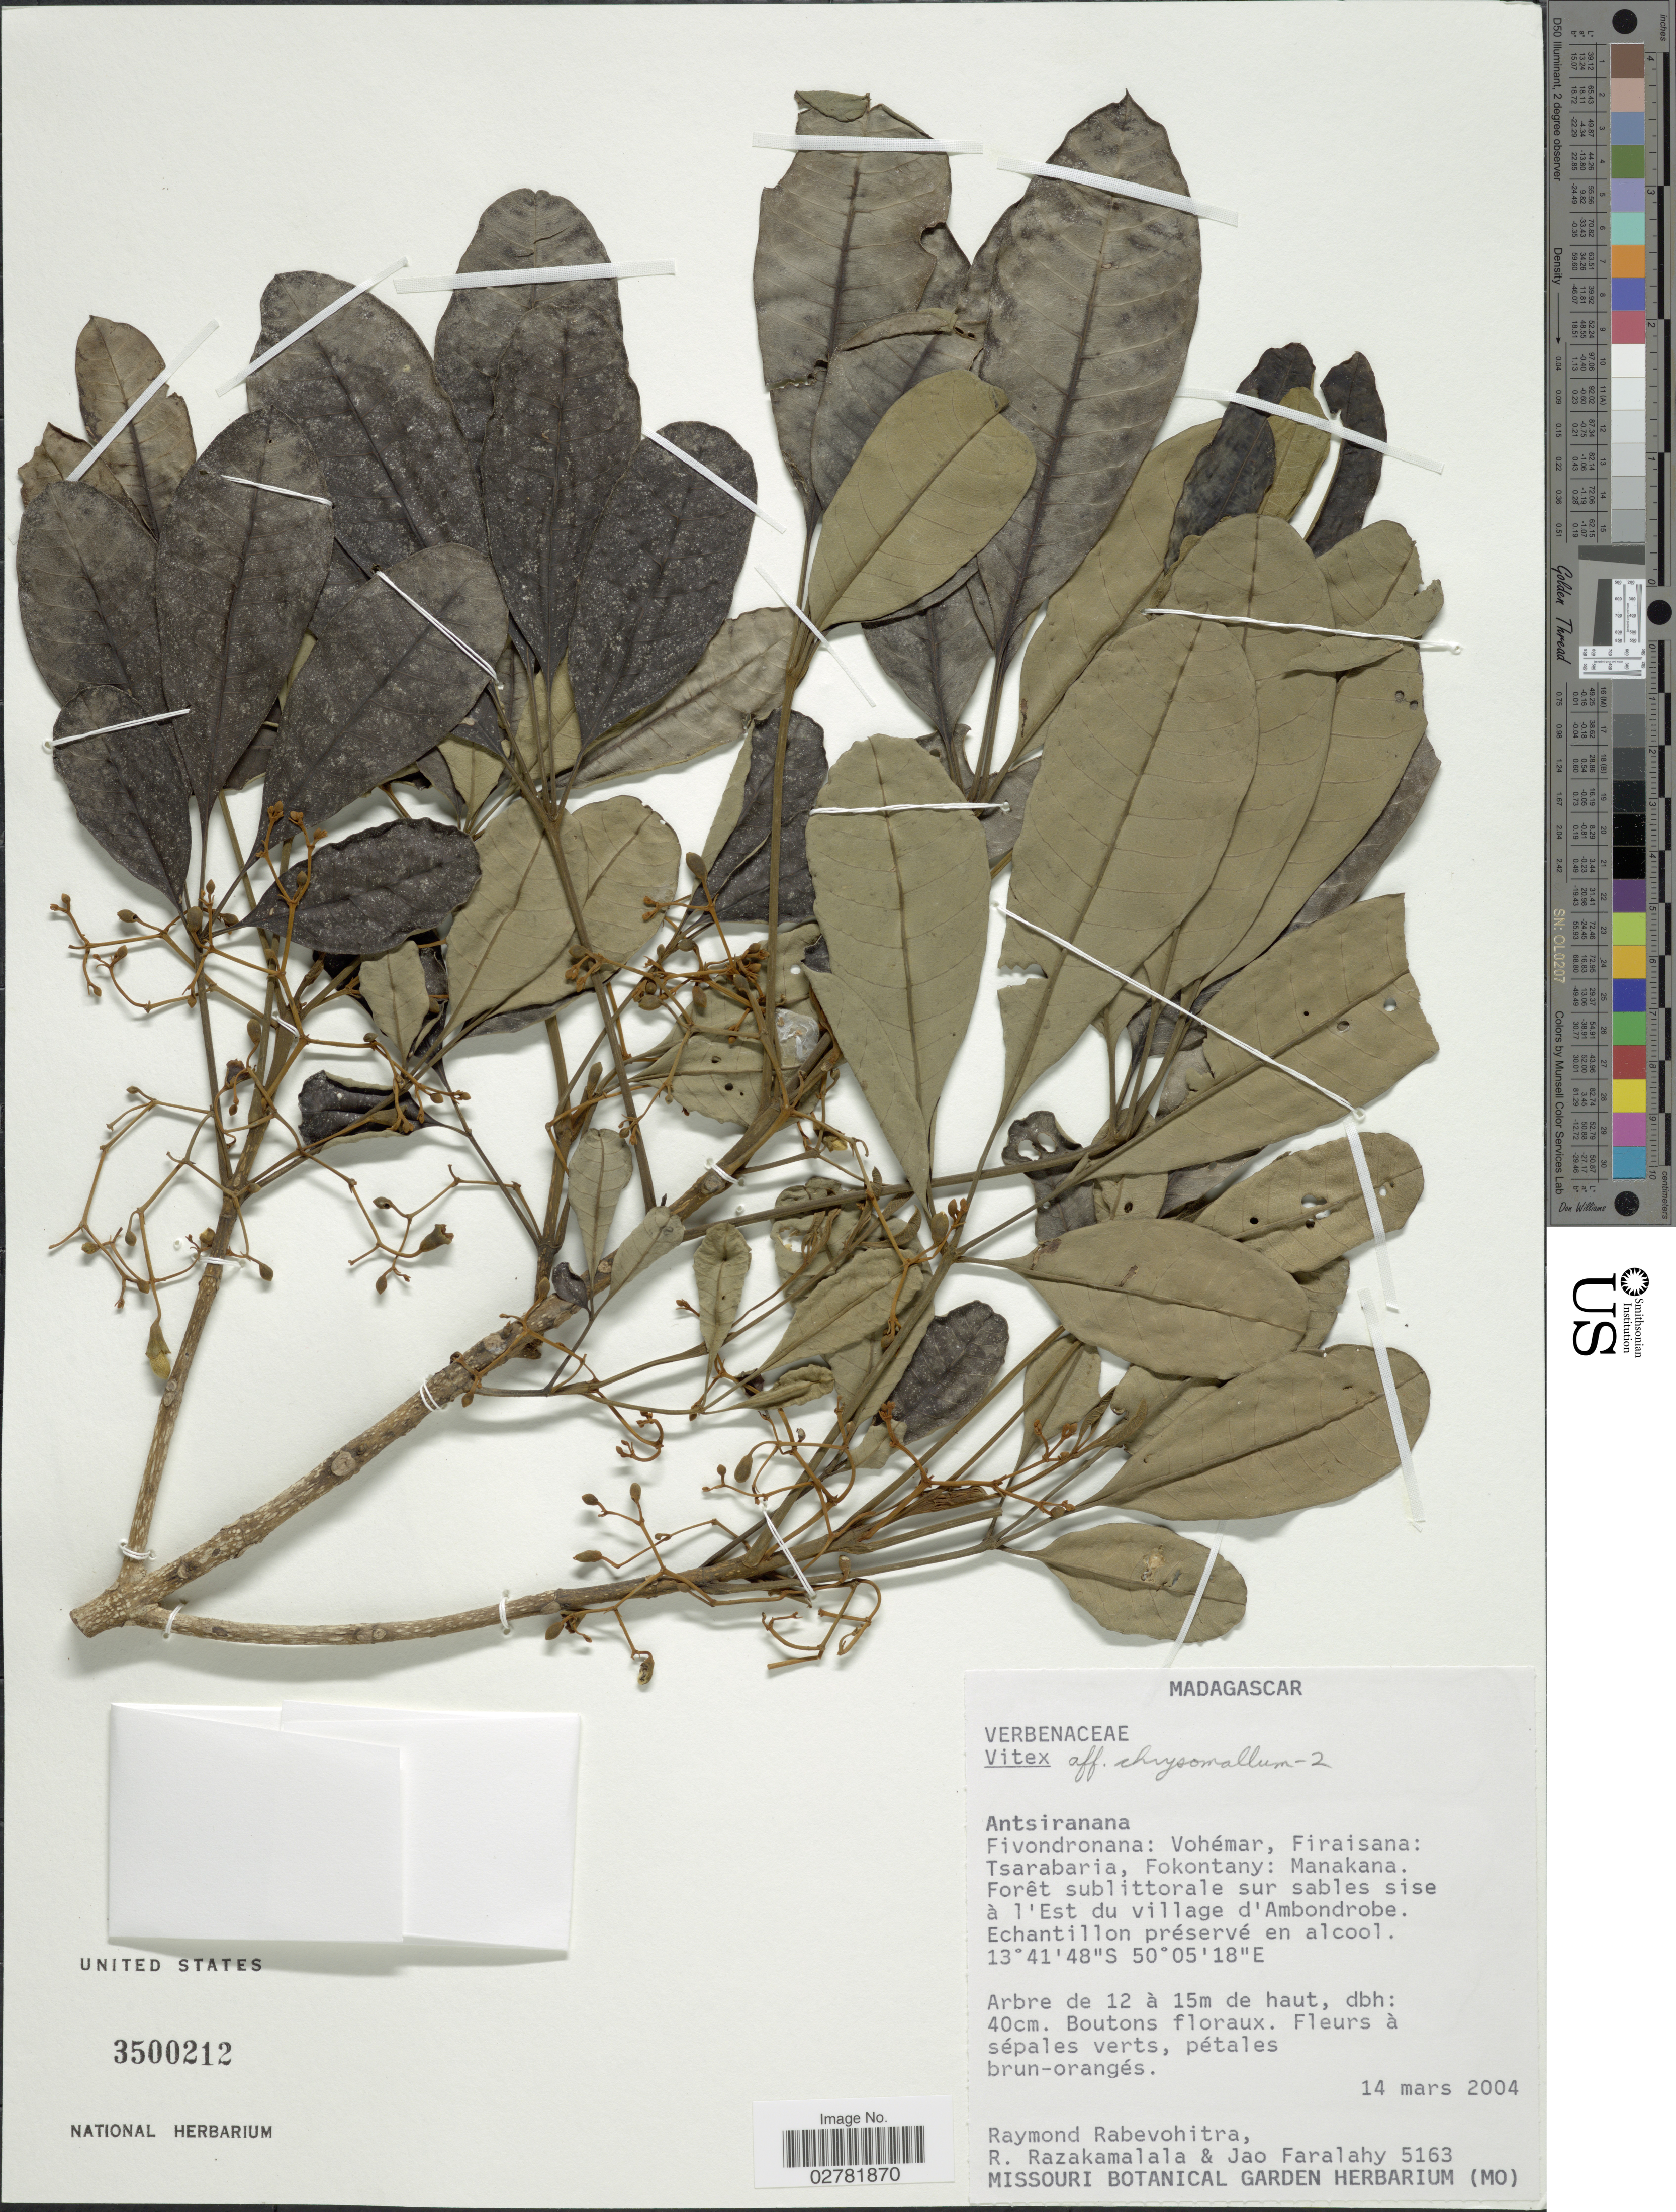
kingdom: Plantae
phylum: Tracheophyta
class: Magnoliopsida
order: Lamiales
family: Lamiaceae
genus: Vitex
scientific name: Vitex chrysomallum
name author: Steud.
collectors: R. Rabevohitra, R. Razakamalala & J. Faralahy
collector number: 5163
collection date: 2004-03-14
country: Madagascar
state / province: Sava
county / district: Vohémar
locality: Fivondronana: Vohémar, Firaisana: Tsarabaria, Fokontany: Manakana. Forêt sublittorale sur sables sise à l'Est du village d'Ambondrobe.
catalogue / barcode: US 3500212